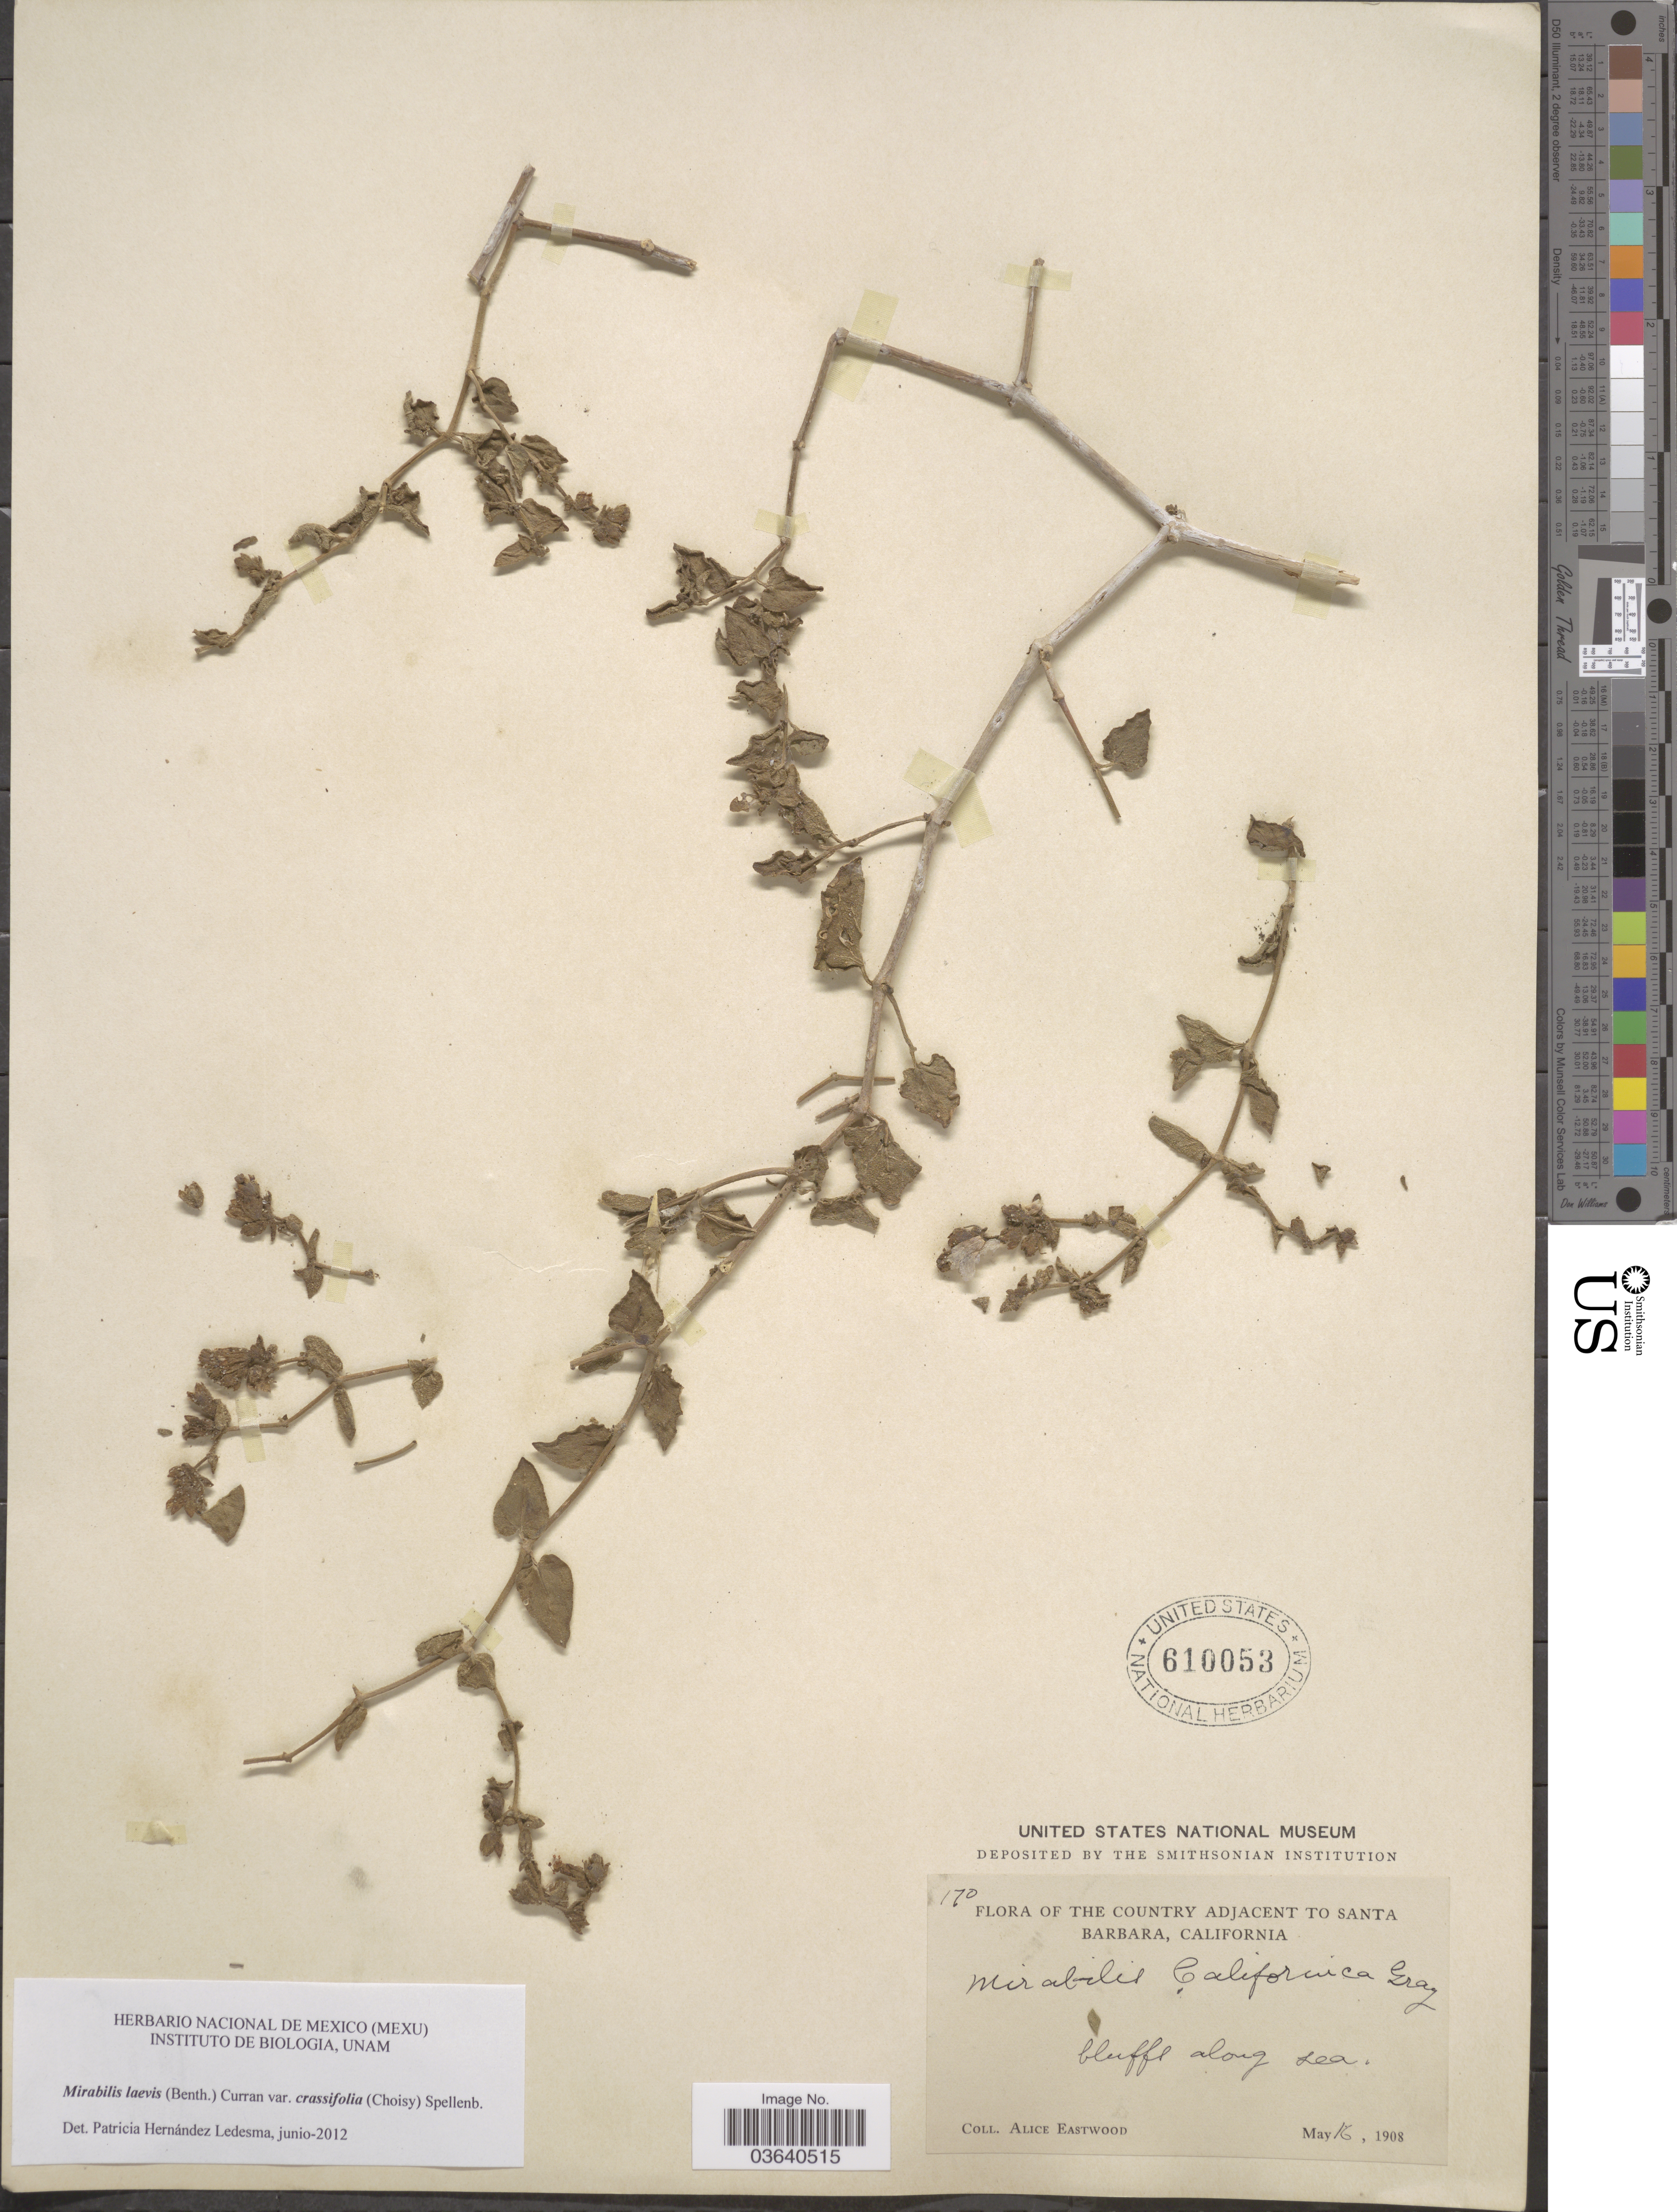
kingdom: Plantae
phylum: Tracheophyta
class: Magnoliopsida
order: Caryophyllales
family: Nyctaginaceae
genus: Mirabilis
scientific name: Mirabilis laevis var. crassifolia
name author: (Choisy) Spellenb.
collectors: A. Eastwood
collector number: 170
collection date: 1908-05-16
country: United States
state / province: California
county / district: Santa Barbara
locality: The Country adjacent to Santa Barbara.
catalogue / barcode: US 610053